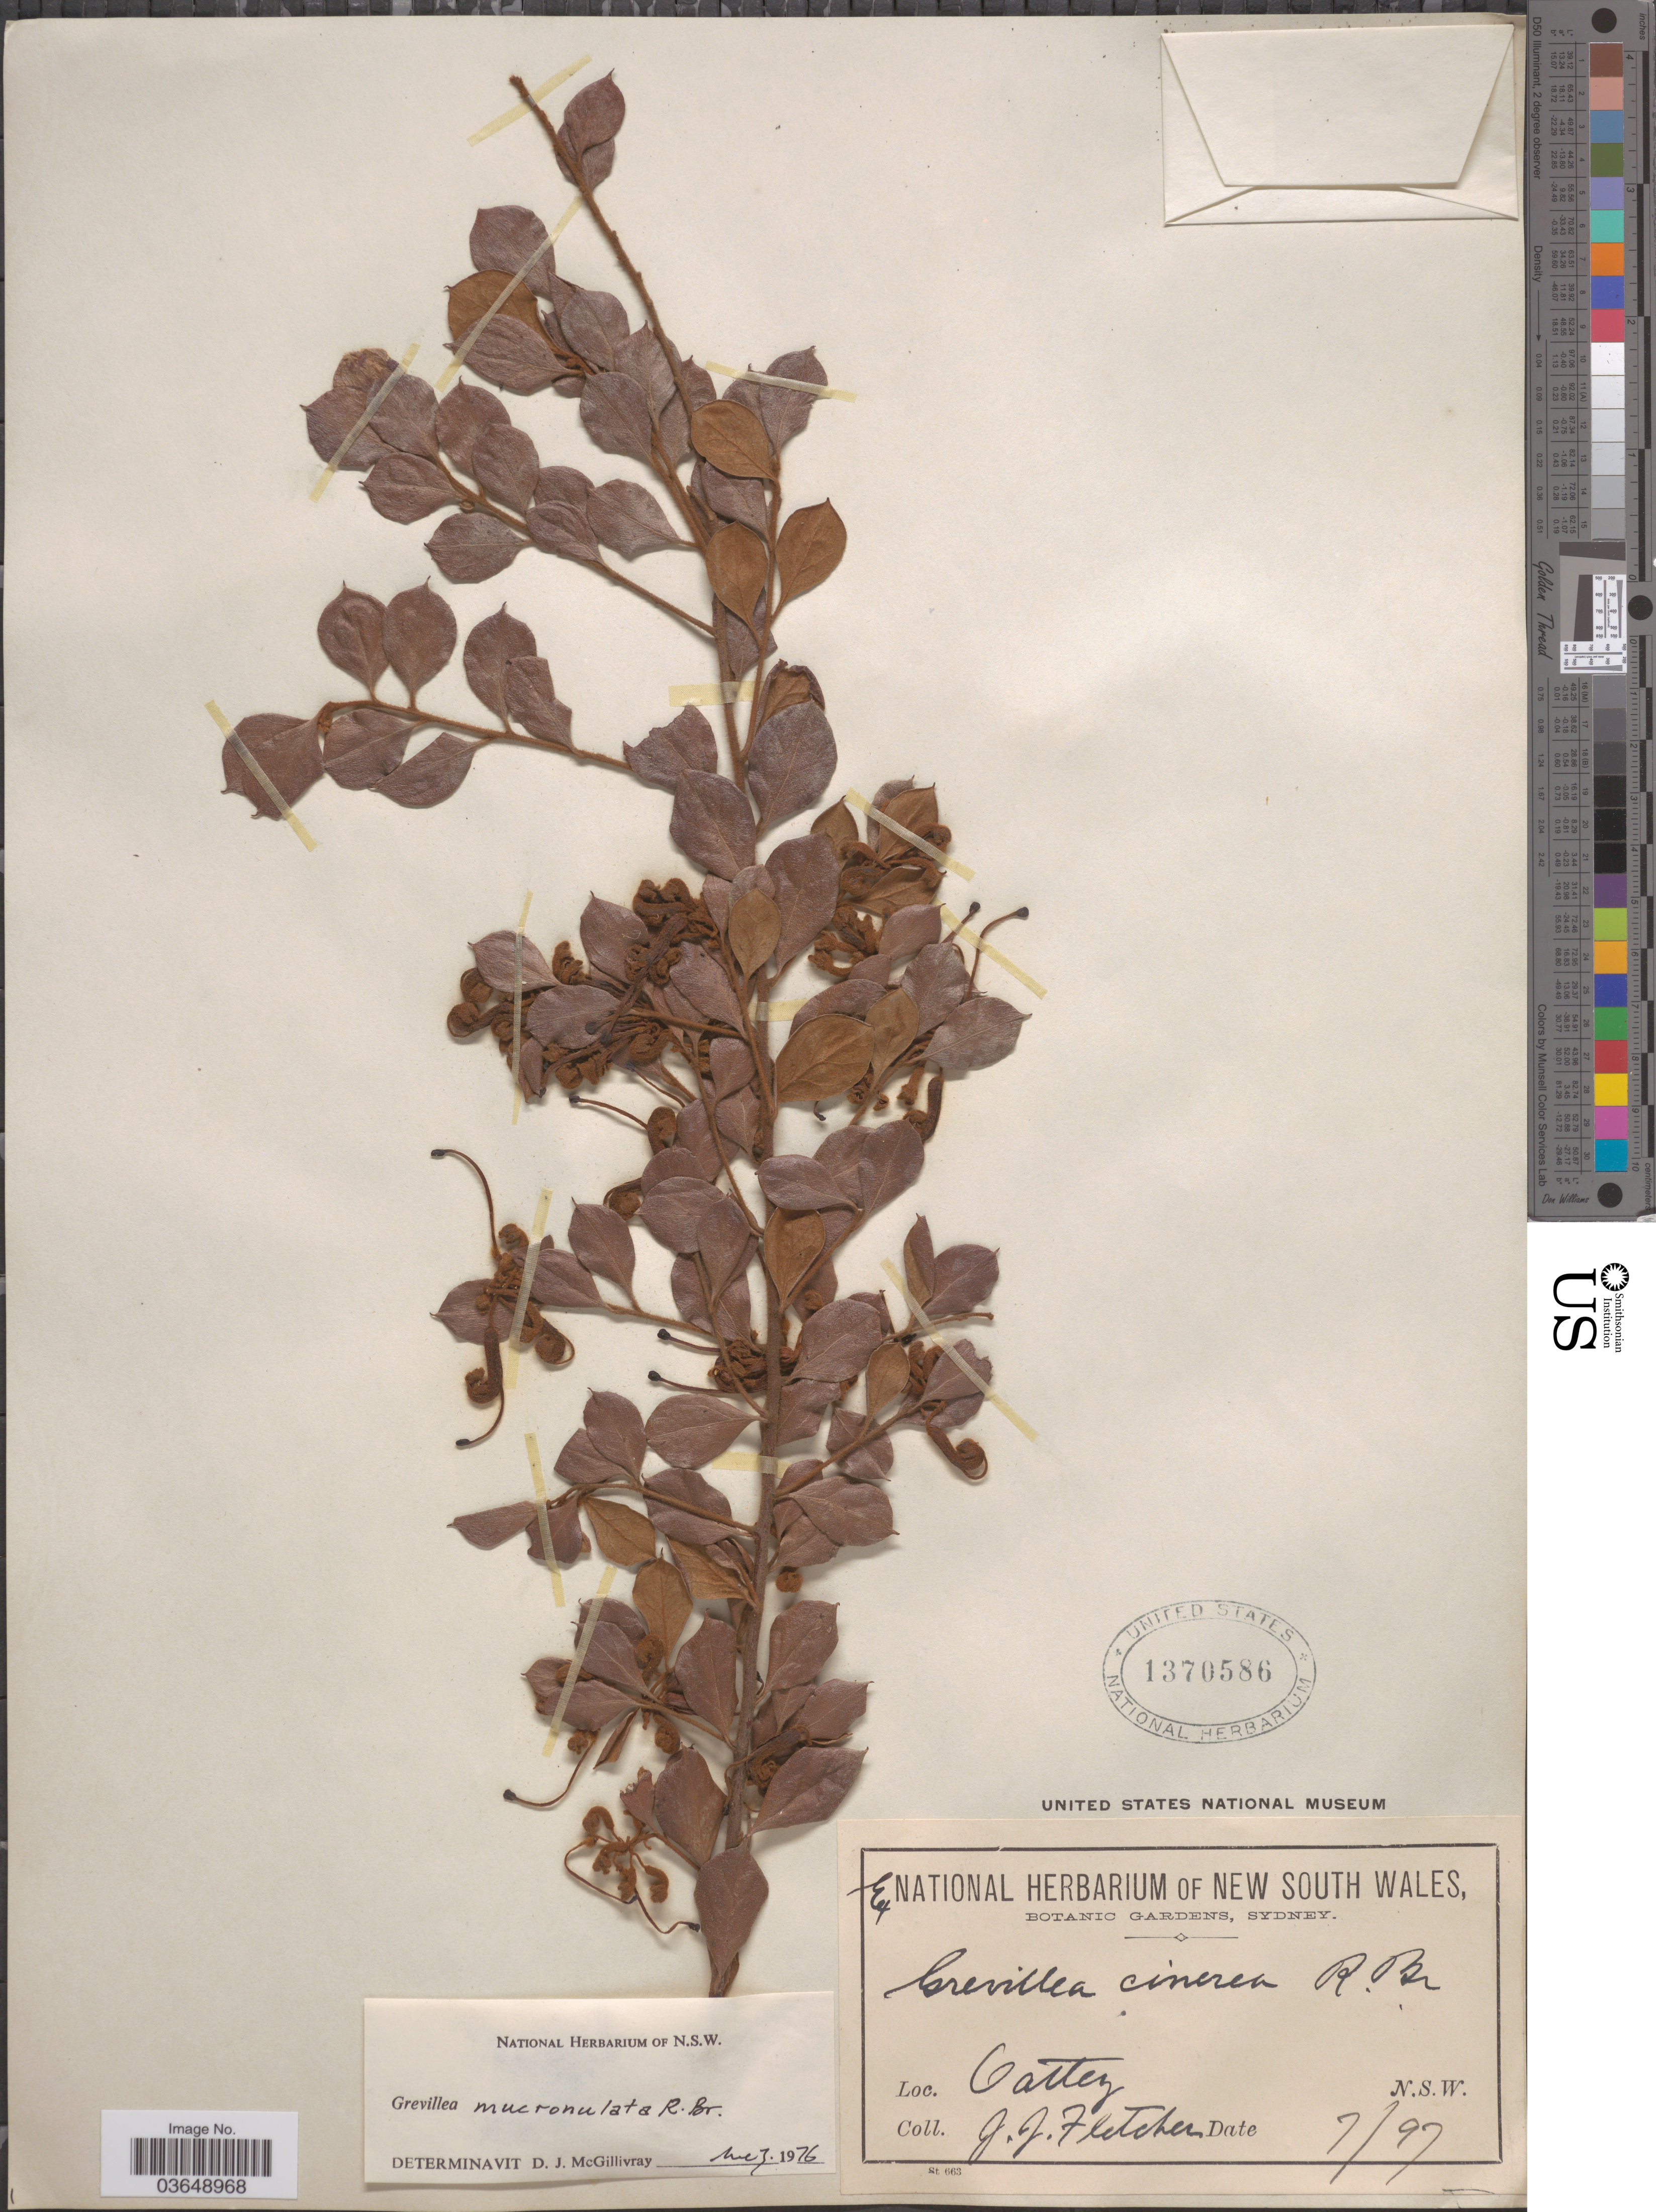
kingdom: Plantae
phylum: Tracheophyta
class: Magnoliopsida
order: Proteales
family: Proteaceae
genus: Grevillea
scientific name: Grevillea mucronulata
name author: R. Br.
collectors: J. Fletcher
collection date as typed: Transcribed d/m/y: /7/97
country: Australia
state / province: New South Wales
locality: Oatley.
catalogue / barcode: US 1370586